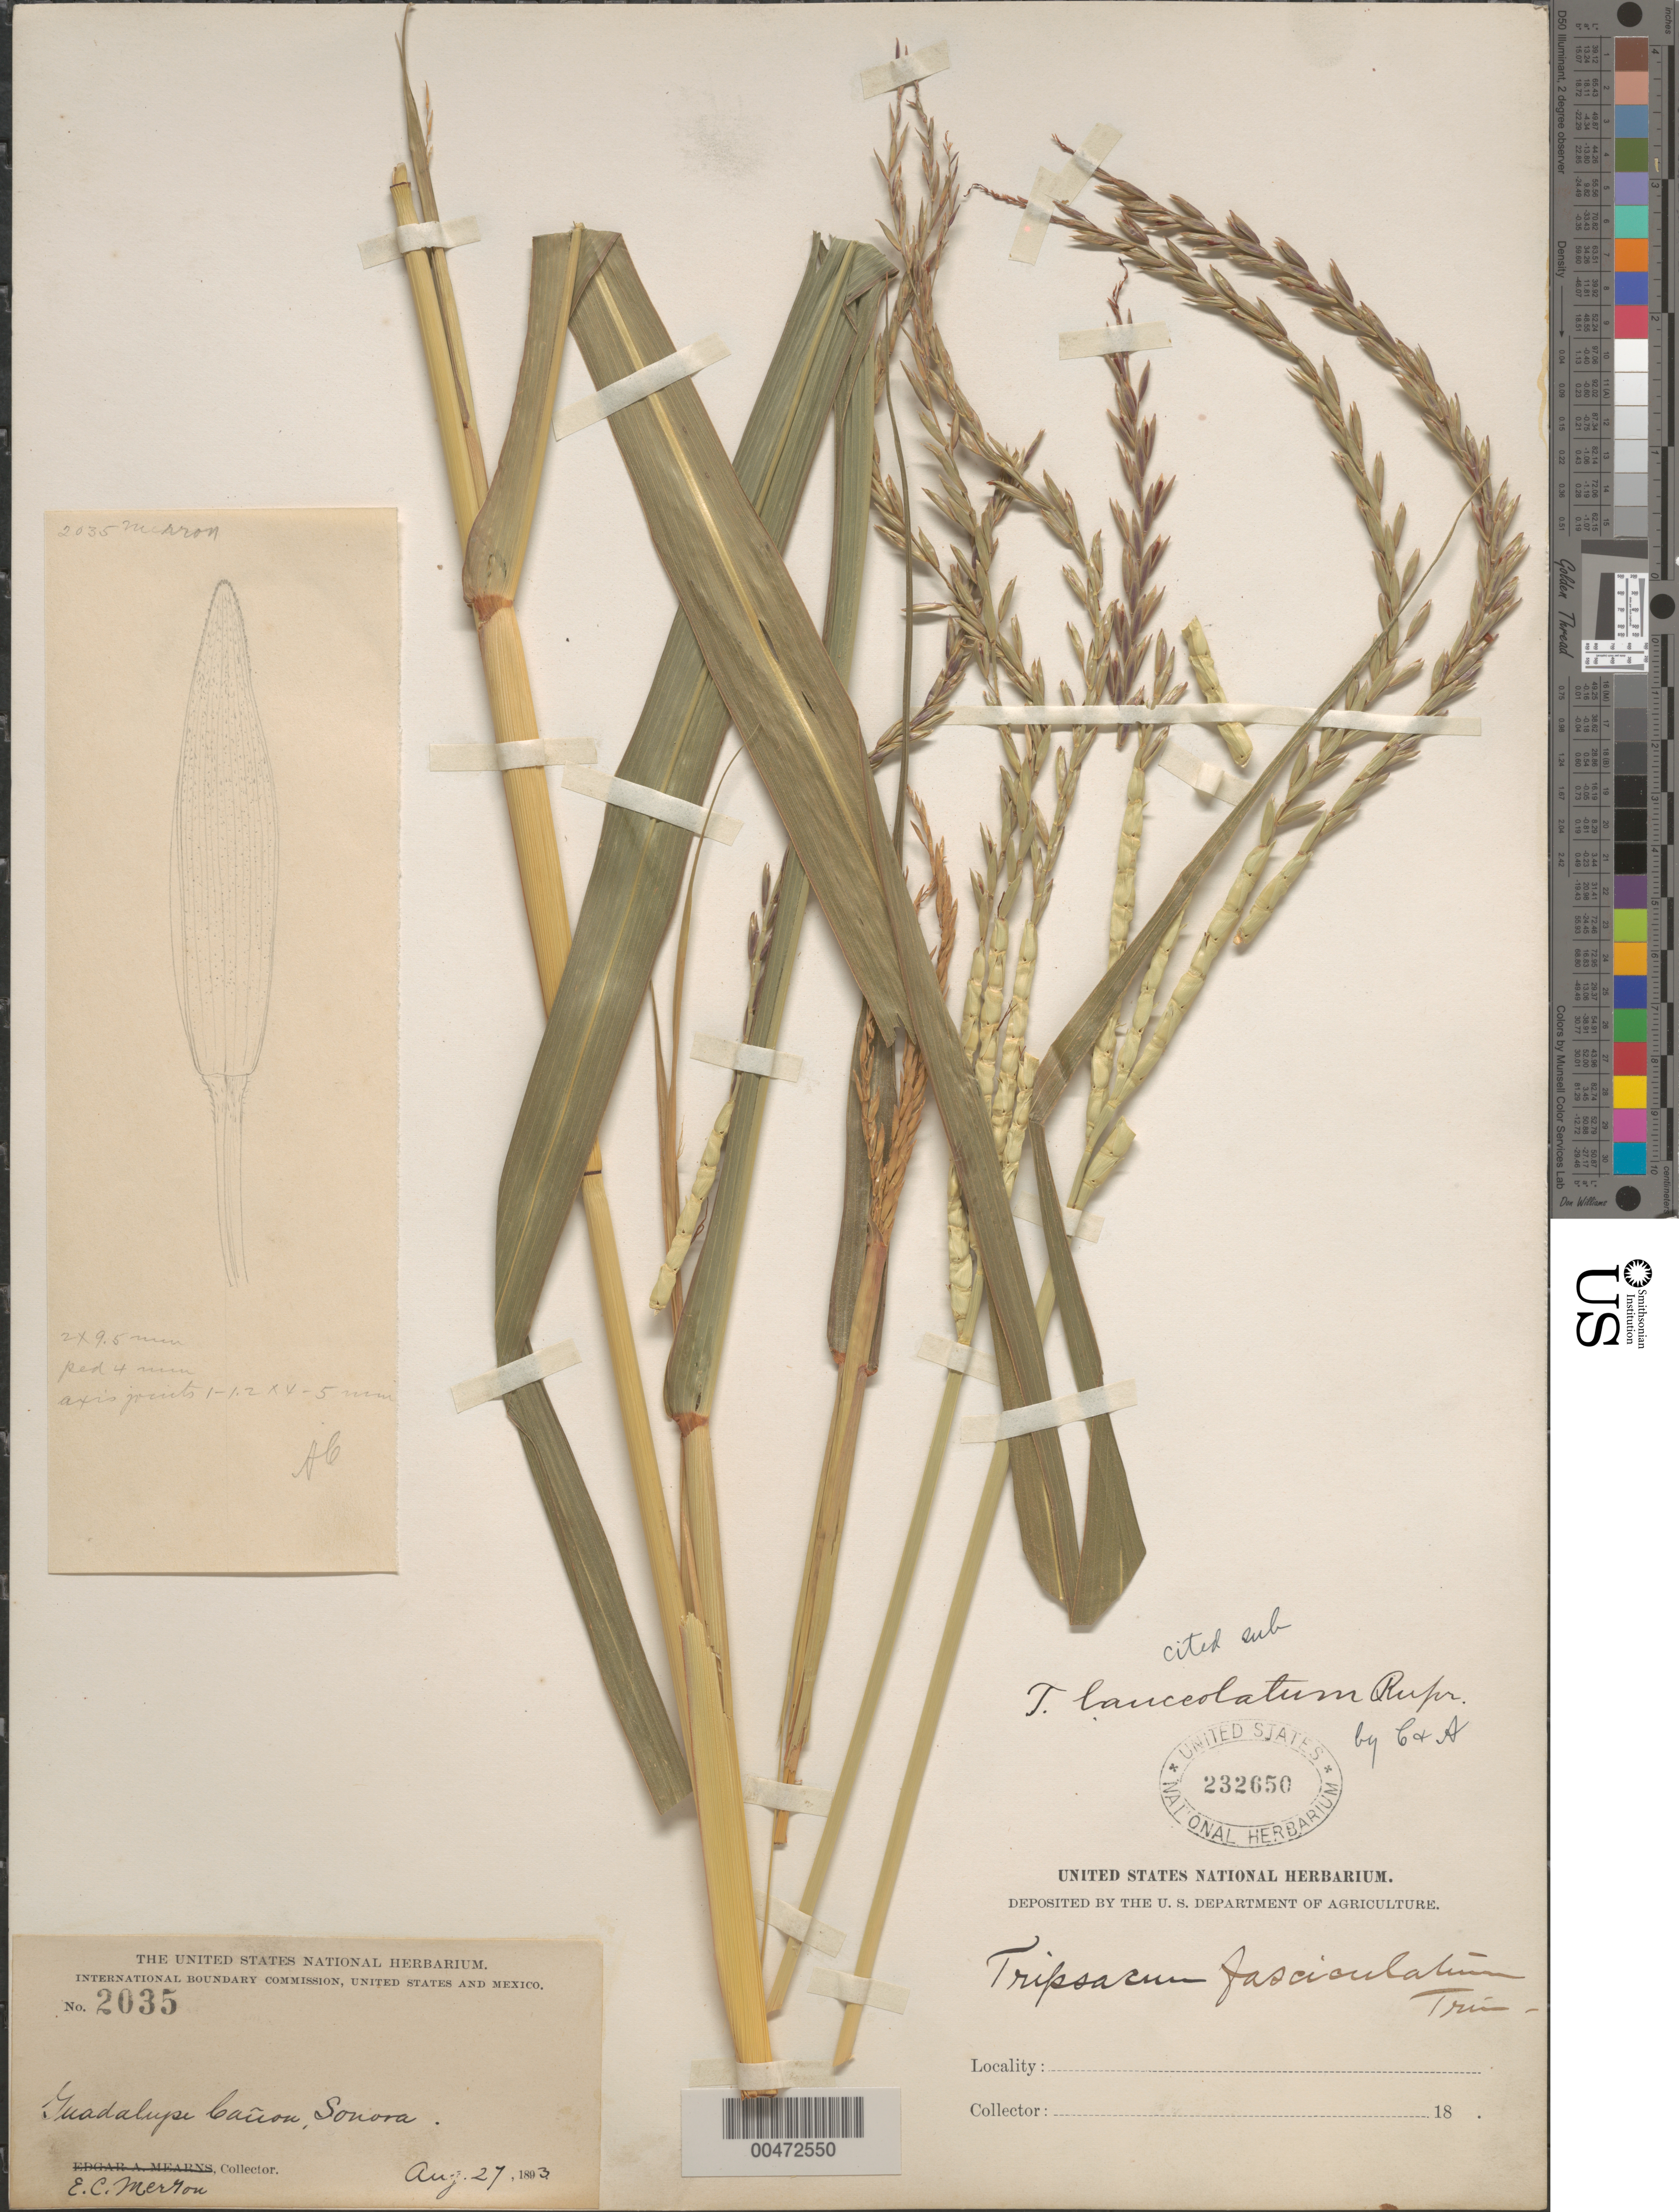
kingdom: Plantae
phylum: Tracheophyta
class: Liliopsida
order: Poales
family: Poaceae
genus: Tripsacum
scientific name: Tripsacum lanceolatum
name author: Rupr. ex E. Fourn.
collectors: E. Merton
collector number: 2035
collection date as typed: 27 Aug 1893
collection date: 1893-08-27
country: Mexico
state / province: Sonora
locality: Guadalupe Ca¤on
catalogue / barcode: US 232650